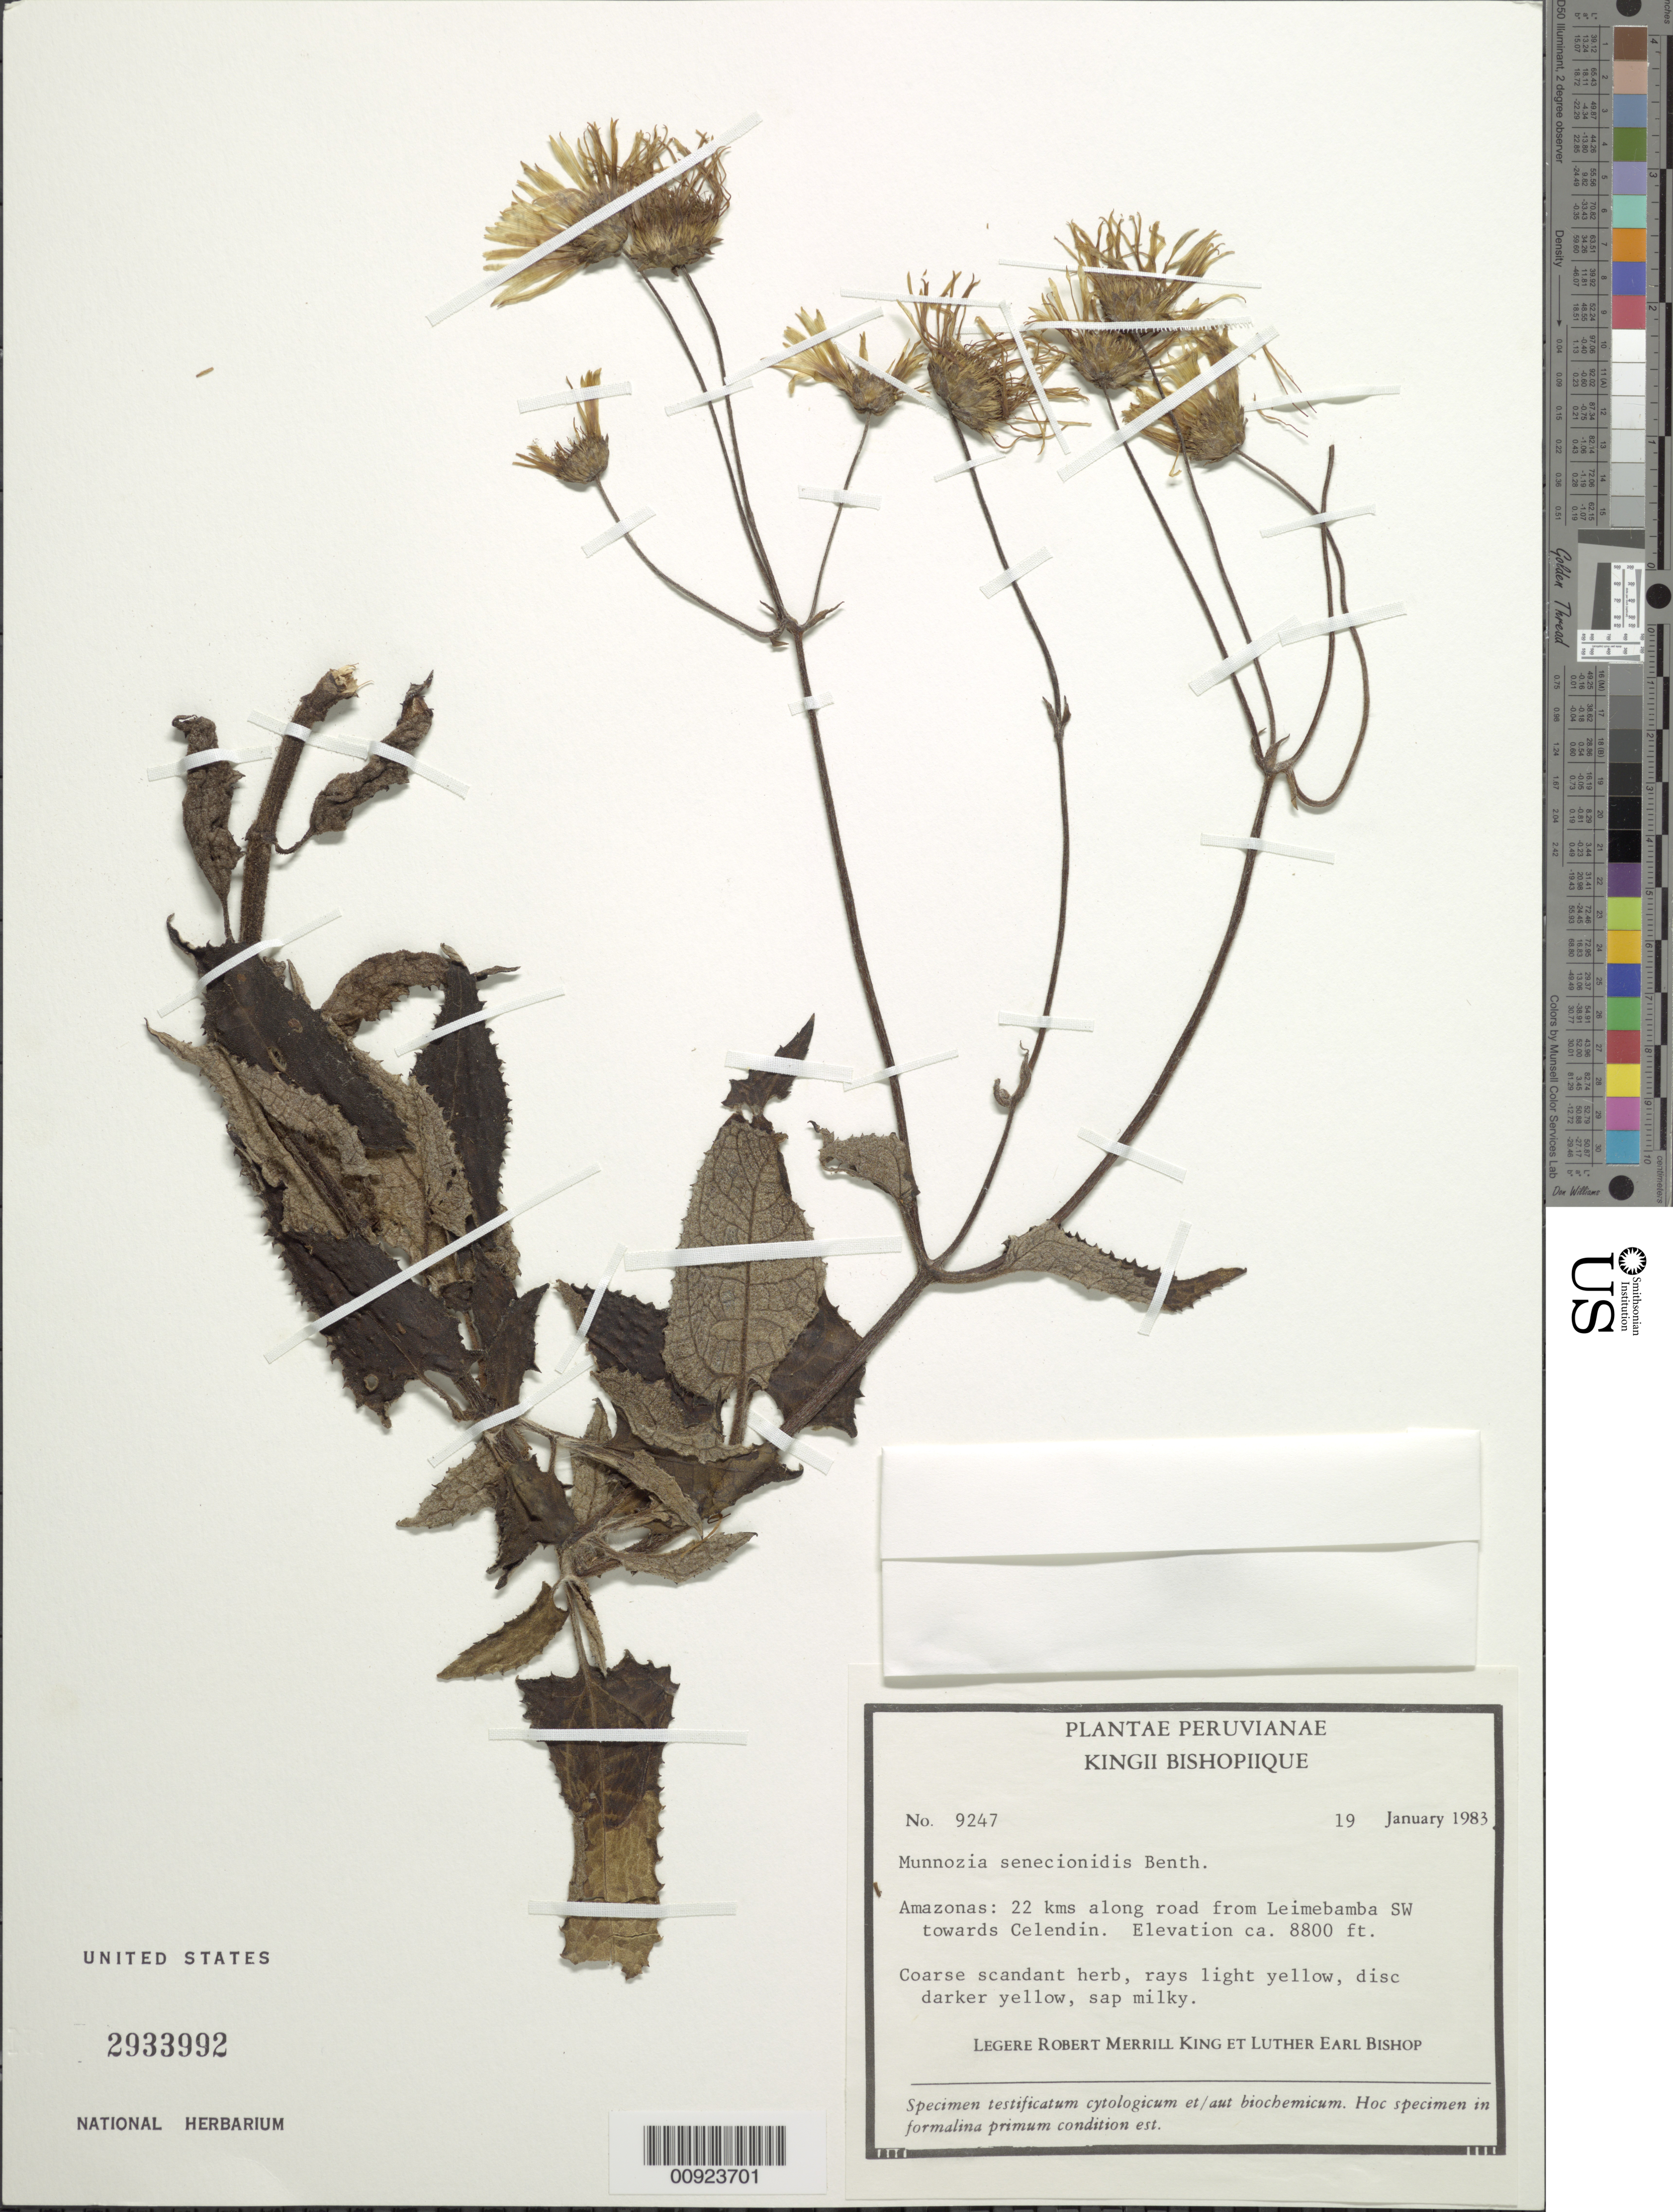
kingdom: Plantae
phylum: Tracheophyta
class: Magnoliopsida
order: Asterales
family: Asteraceae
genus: Munnozia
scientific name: Munnozia senecionidis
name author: Benth.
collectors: R. M. King & L. E. Bishop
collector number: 9247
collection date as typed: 19 January 1983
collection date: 1983-01-19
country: Peru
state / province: Amazonas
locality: Leimebamba, 22 km along road SW towards Celendin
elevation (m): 2682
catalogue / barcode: US 2933992